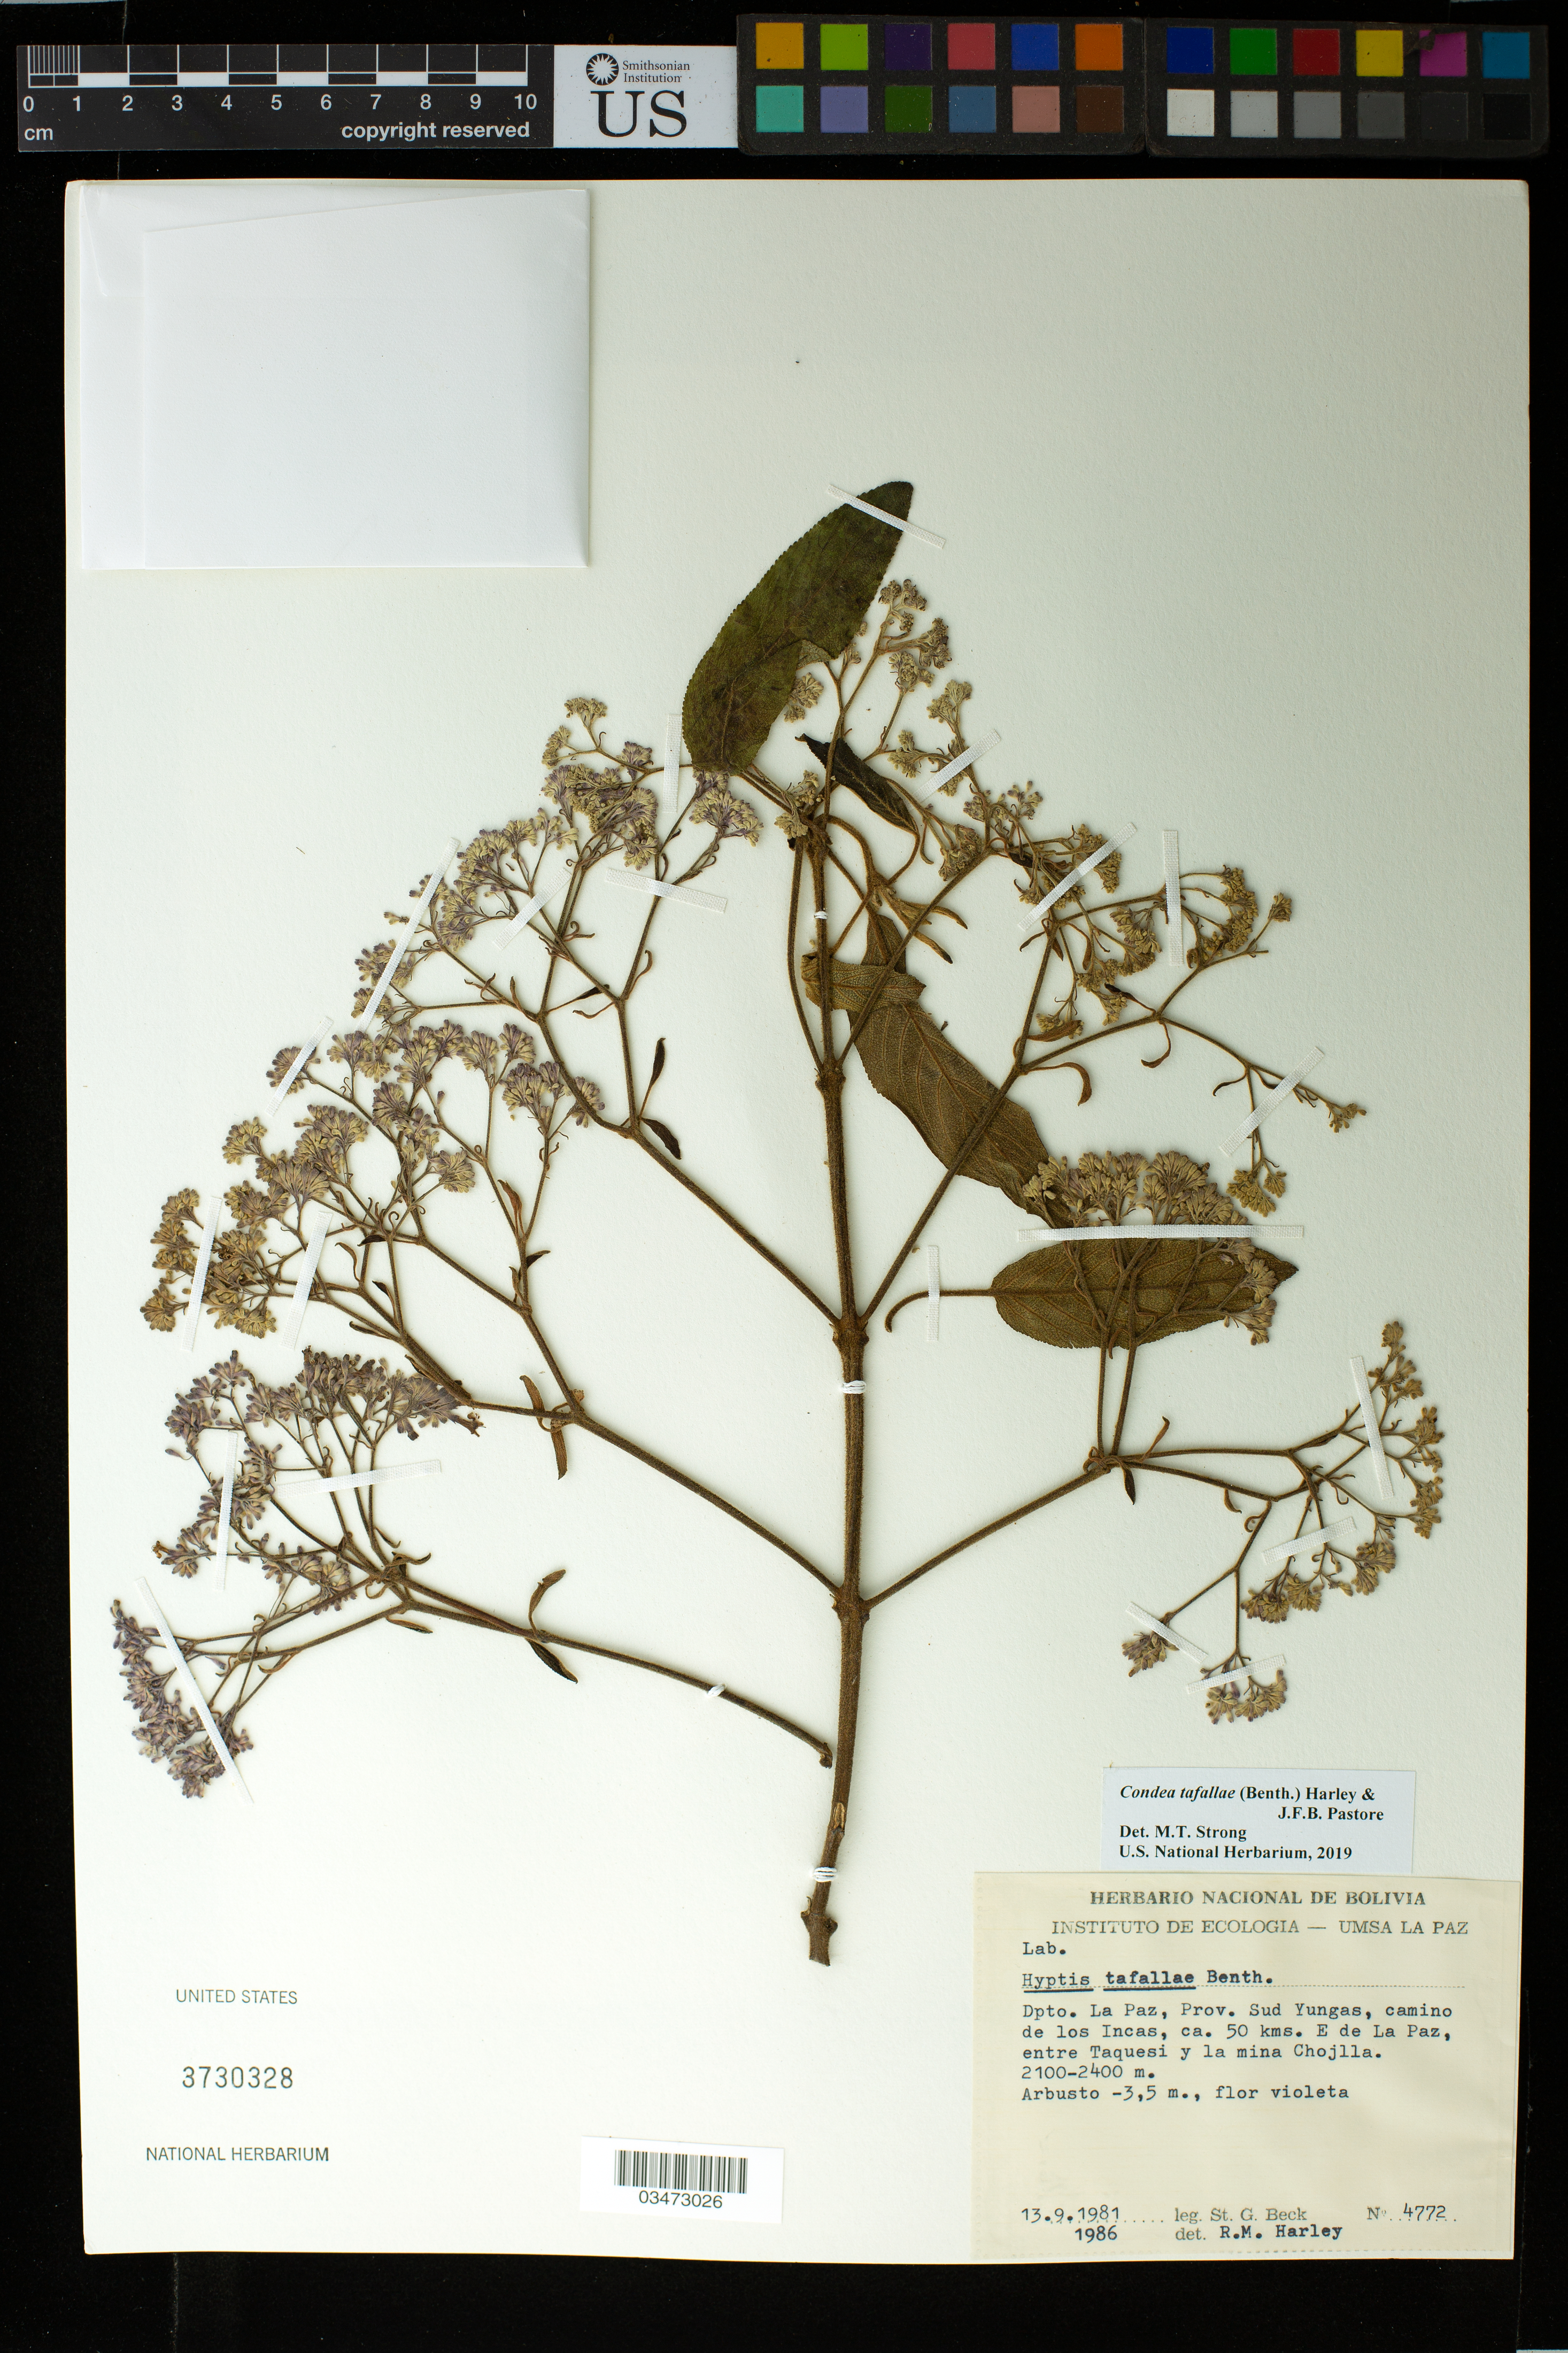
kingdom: Plantae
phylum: Tracheophyta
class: Magnoliopsida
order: Lamiales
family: Lamiaceae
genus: Condea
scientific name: Condea tafallae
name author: (Benth.) Harley & J.F.B. Pastore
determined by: Strong, Mark T., (BOT), Smithsonian Institution - National Museum of Natural History (UNITED STATES)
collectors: S. G. Beck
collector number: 4772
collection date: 1981-09-13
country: Bolivia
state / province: La Paz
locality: Dpto La Paz, Prov Sund Yungas, camino de los Incas, ca. 50 kms. E de La Paz, entre Taquesi y la mina Chojlla.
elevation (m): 2100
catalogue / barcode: US 3730328